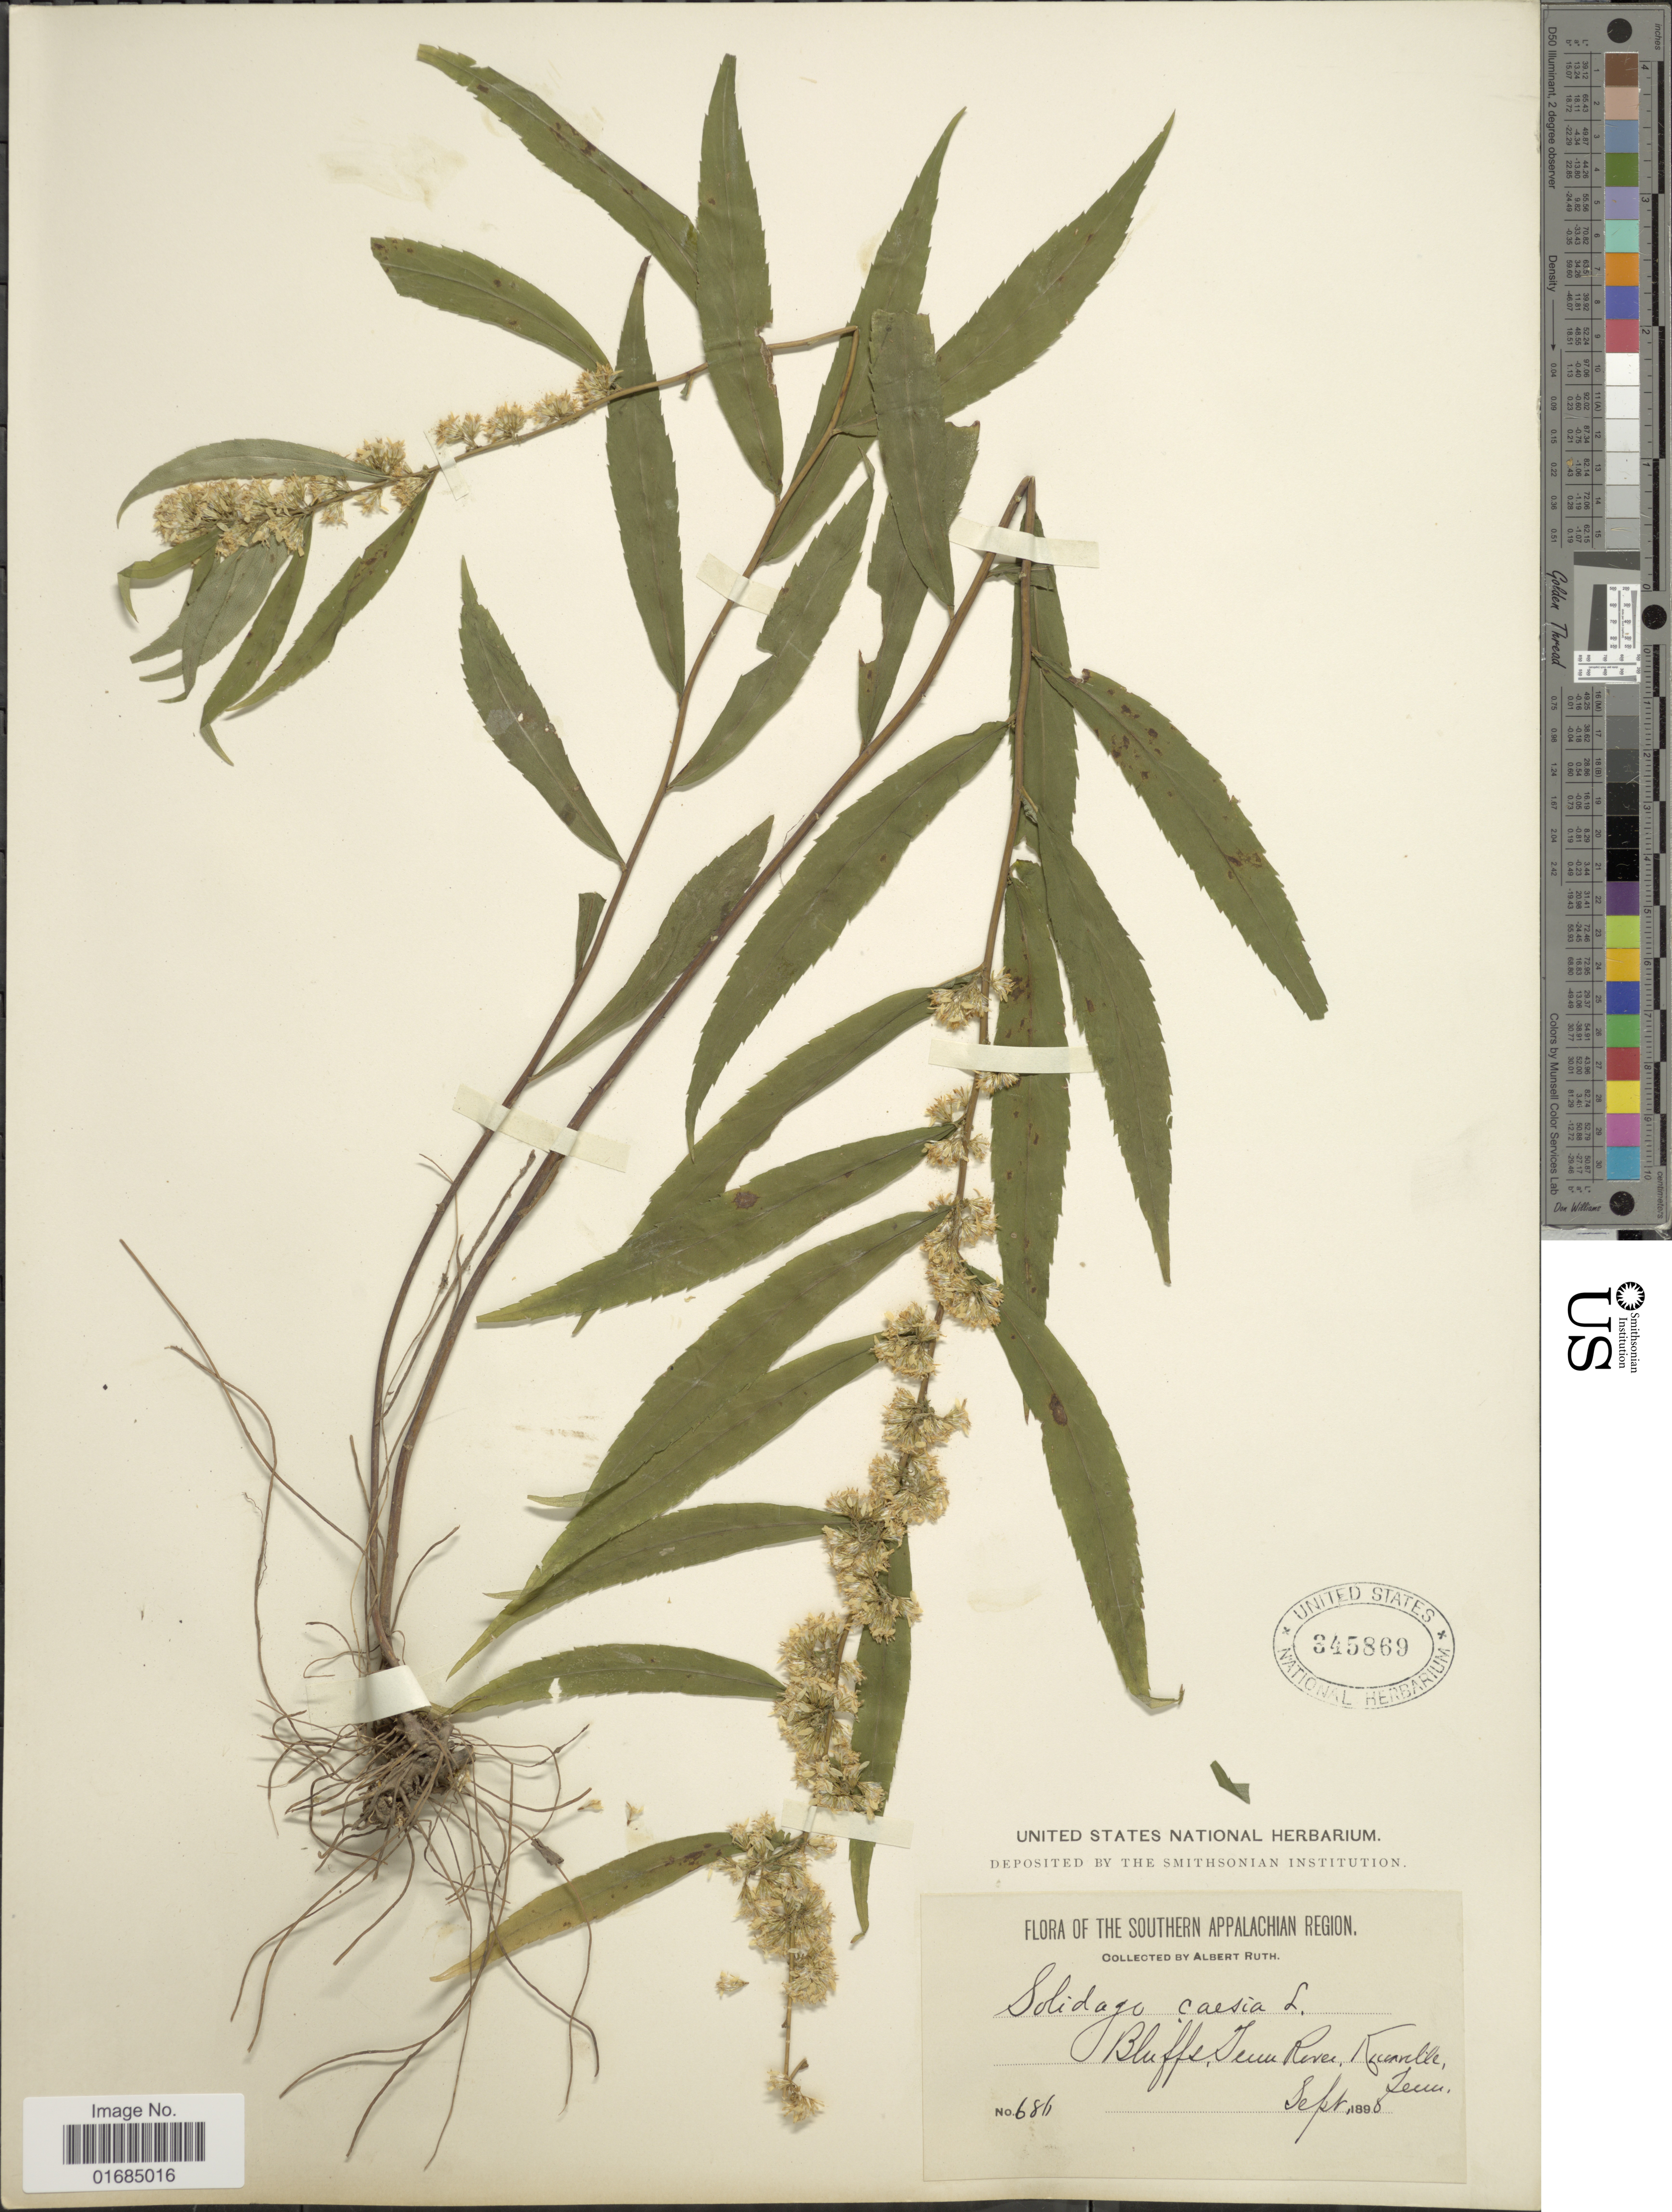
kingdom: Plantae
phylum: Tracheophyta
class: Magnoliopsida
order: Asterales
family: Asteraceae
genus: Solidago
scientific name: Solidago caesia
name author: L.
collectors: A. Ruth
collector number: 686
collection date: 1986-09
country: United States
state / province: Tennessee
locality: The Southern Appalchian region, Bluffs Jew River Knoxville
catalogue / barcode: US 345869